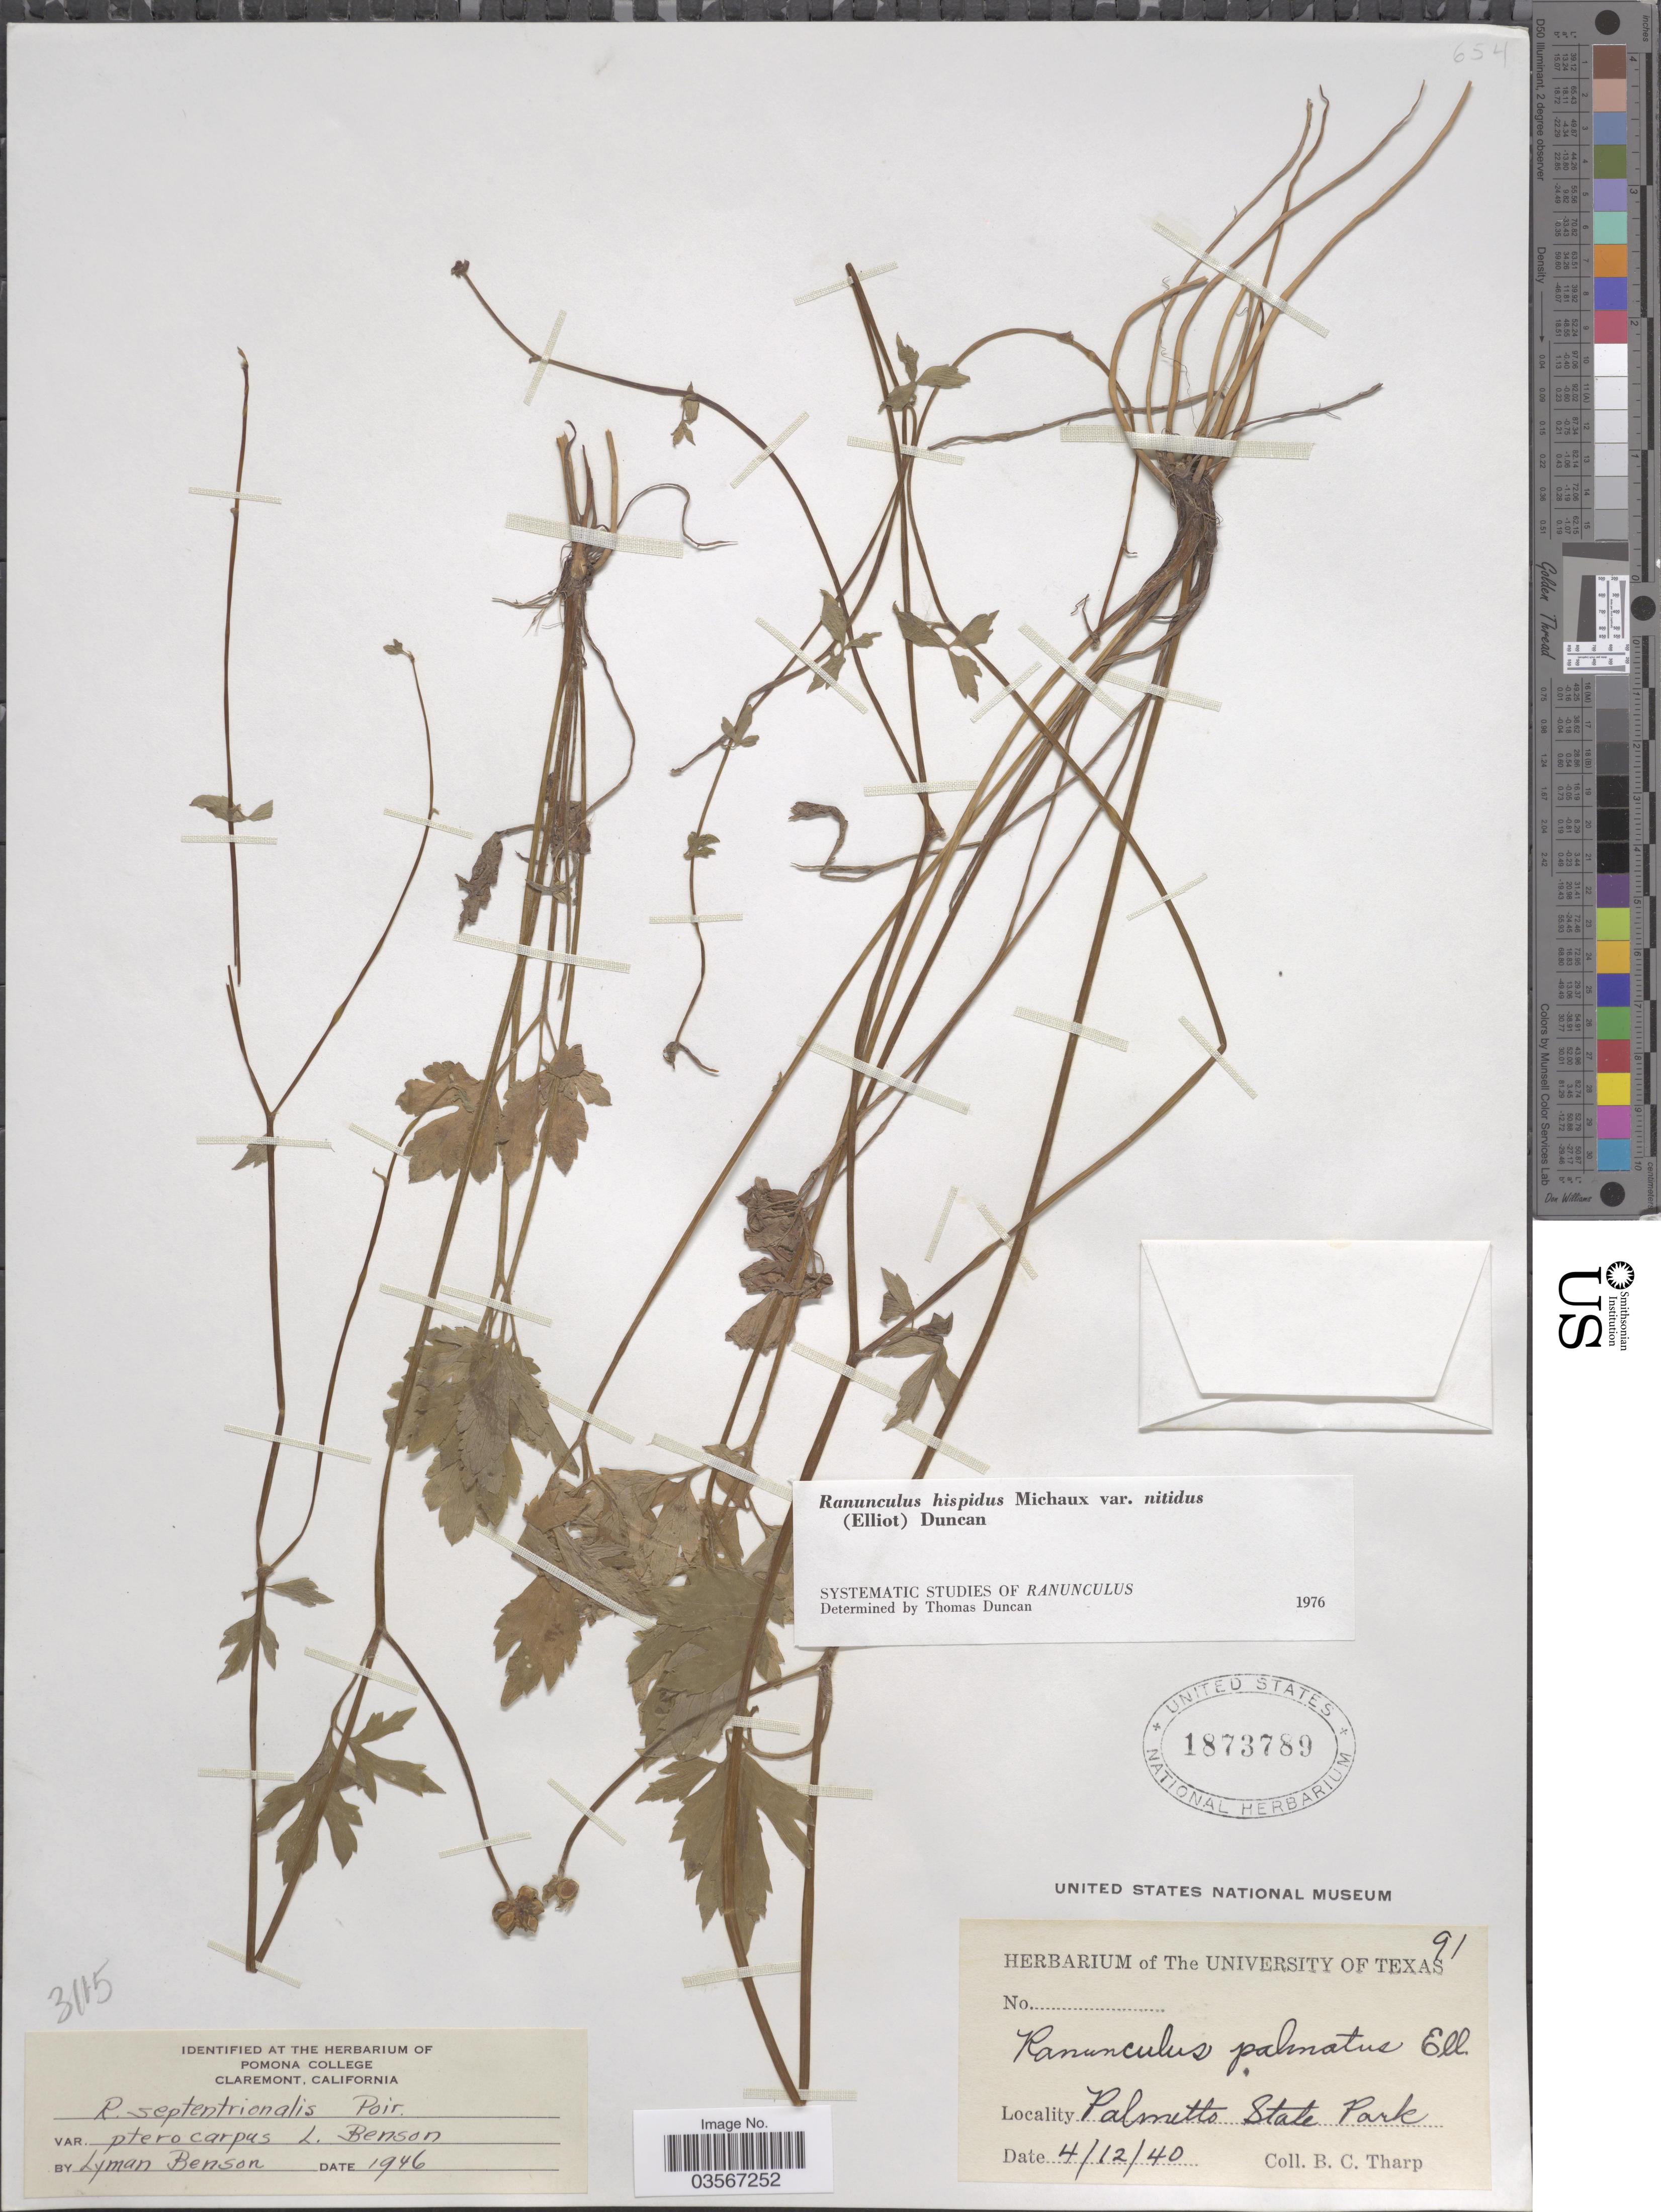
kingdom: Plantae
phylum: Tracheophyta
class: Magnoliopsida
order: Ranunculales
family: Ranunculaceae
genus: Ranunculus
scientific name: Ranunculus hispidus var. nitidus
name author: (Chapm.) T. Duncan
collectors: B. C. Tharp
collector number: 91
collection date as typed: Transcribed d/m/y: 12/4/40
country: United States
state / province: Texas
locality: Palmetto State Park.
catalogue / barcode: US 1873789